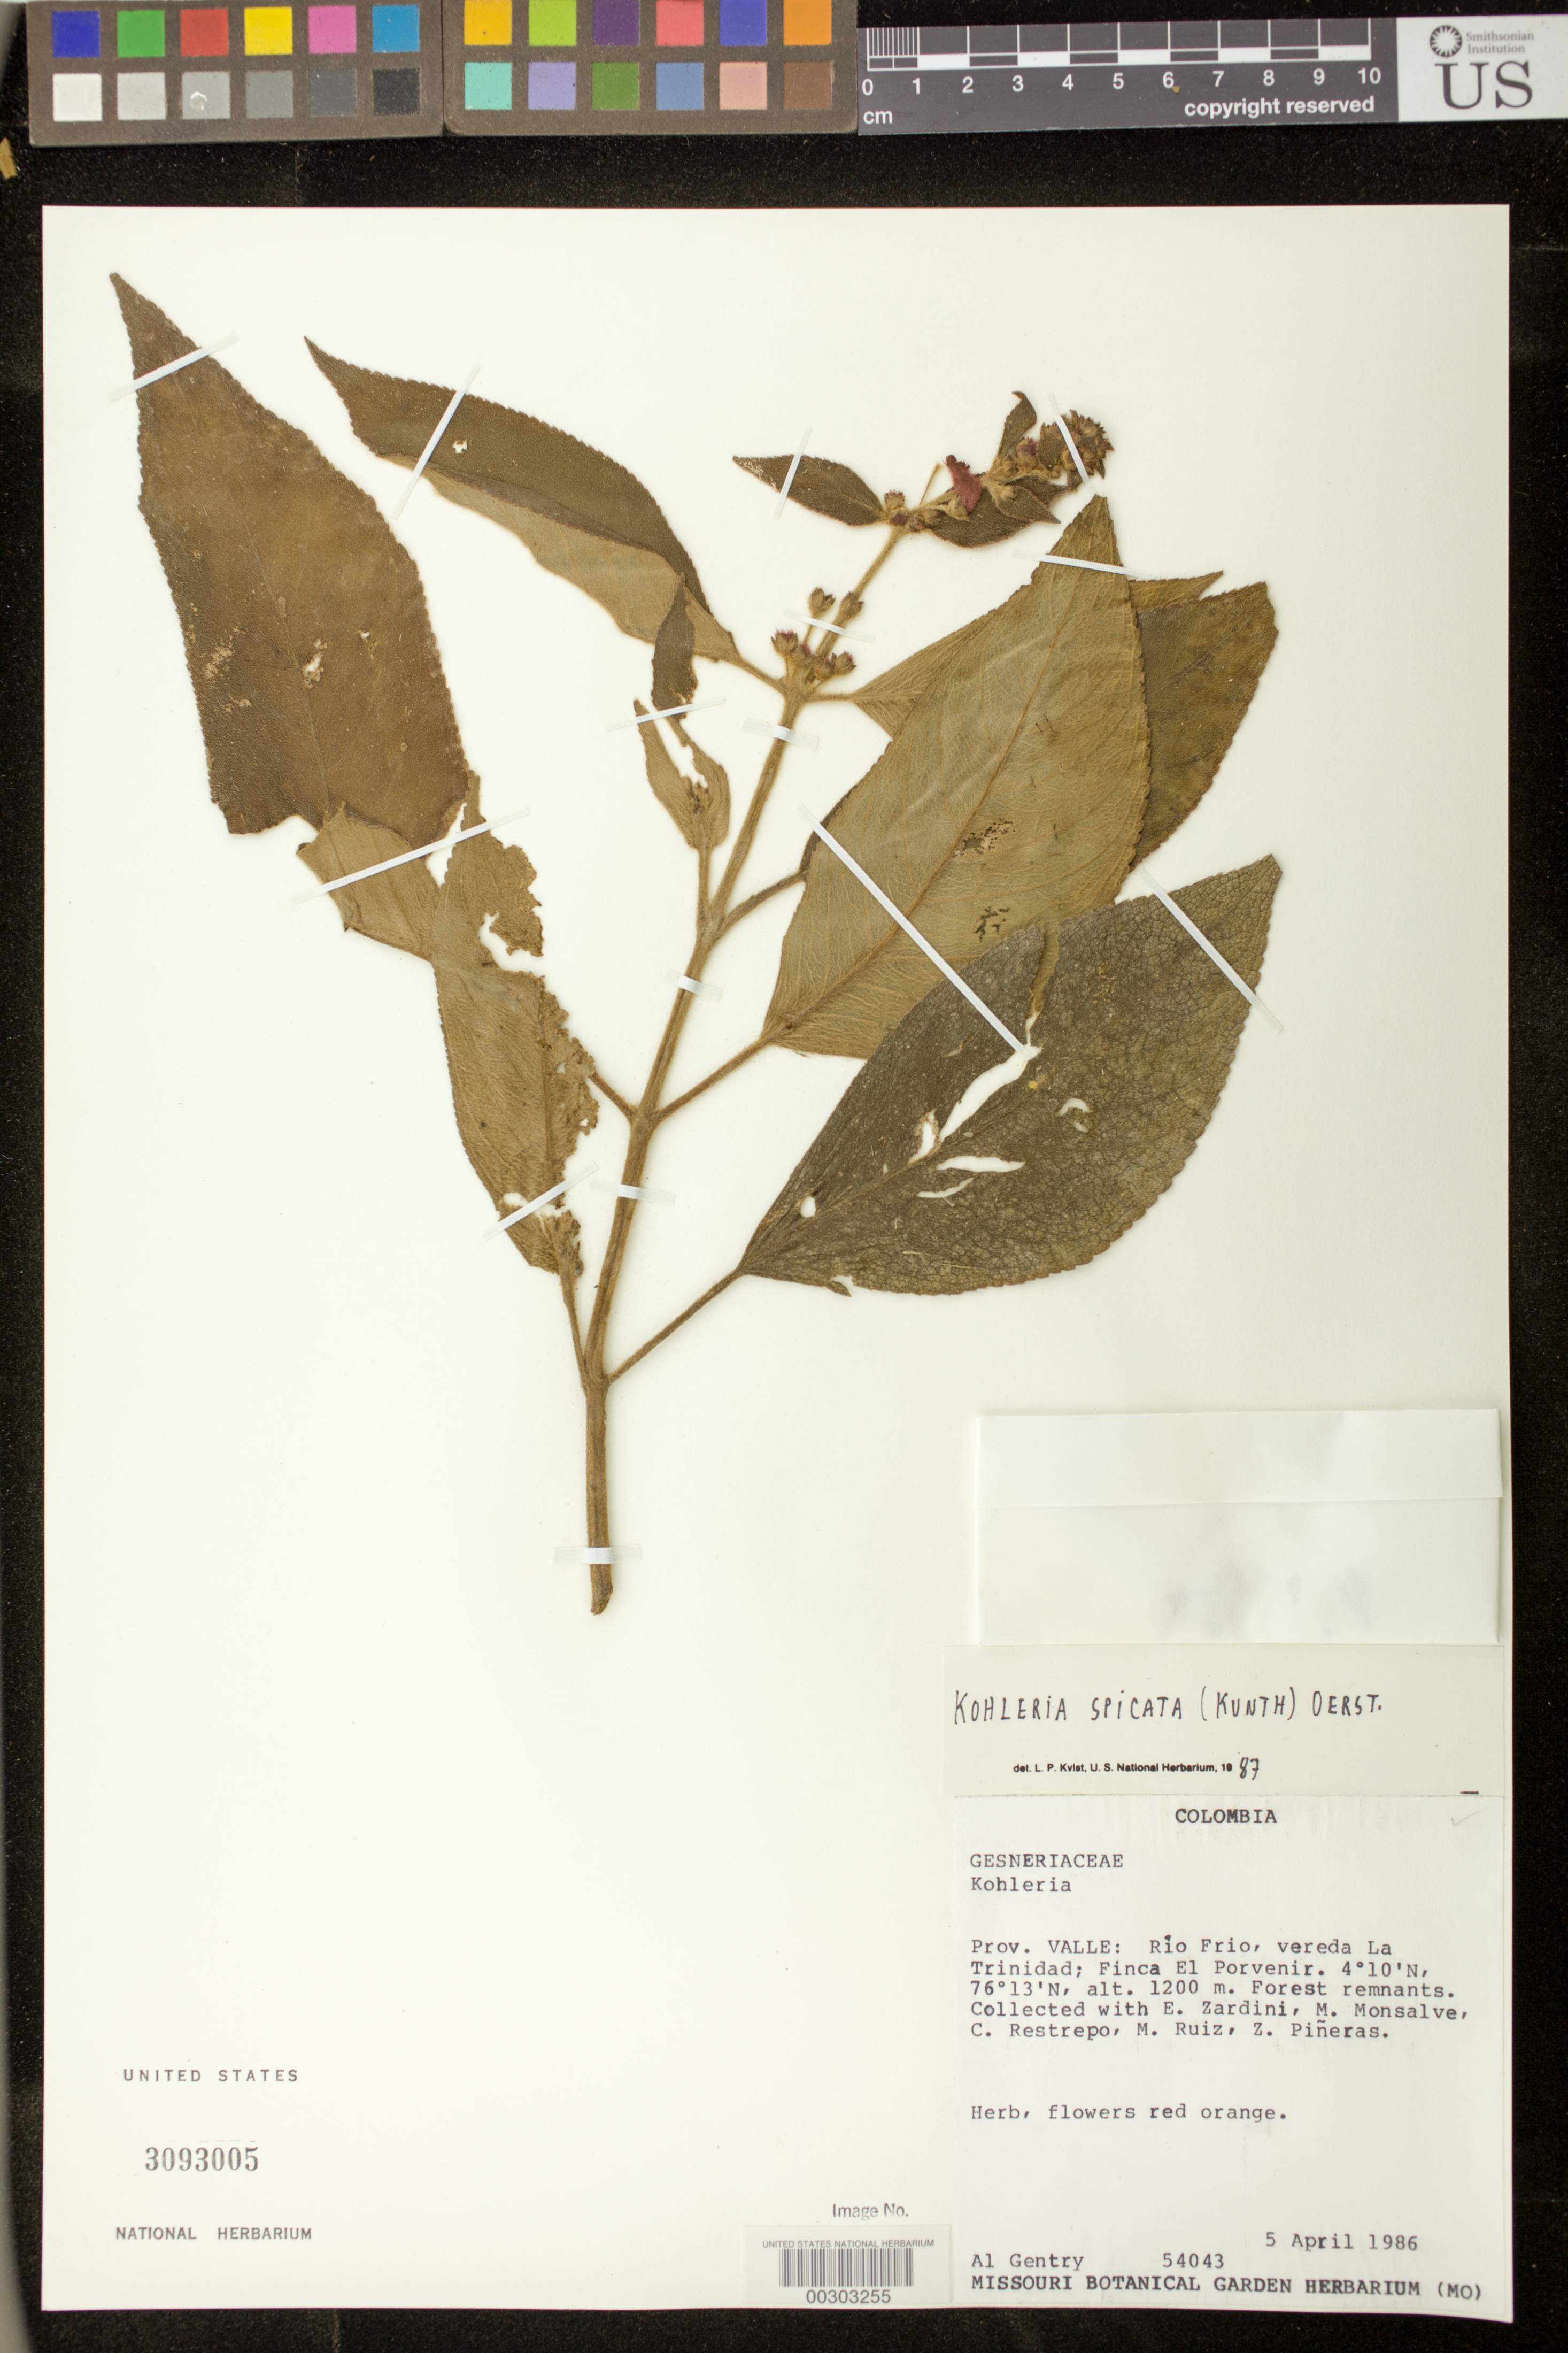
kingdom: Plantae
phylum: Tracheophyta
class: Magnoliopsida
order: Lamiales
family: Gesneriaceae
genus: Kohleria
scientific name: Kohleria spicata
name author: (Kunth) Oerst.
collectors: A. H. Gentry, E. M. Zardini, M. Monsalve, C. Restrepo, M. Ruiz & Z. Pineras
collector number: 54043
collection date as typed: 05 Apr 1986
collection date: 1986-04-05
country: Colombia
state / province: Valle del Cauca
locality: Rio Frio, vereda La Trinidad, Finca El Porvenir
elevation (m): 1200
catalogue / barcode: US 3093005